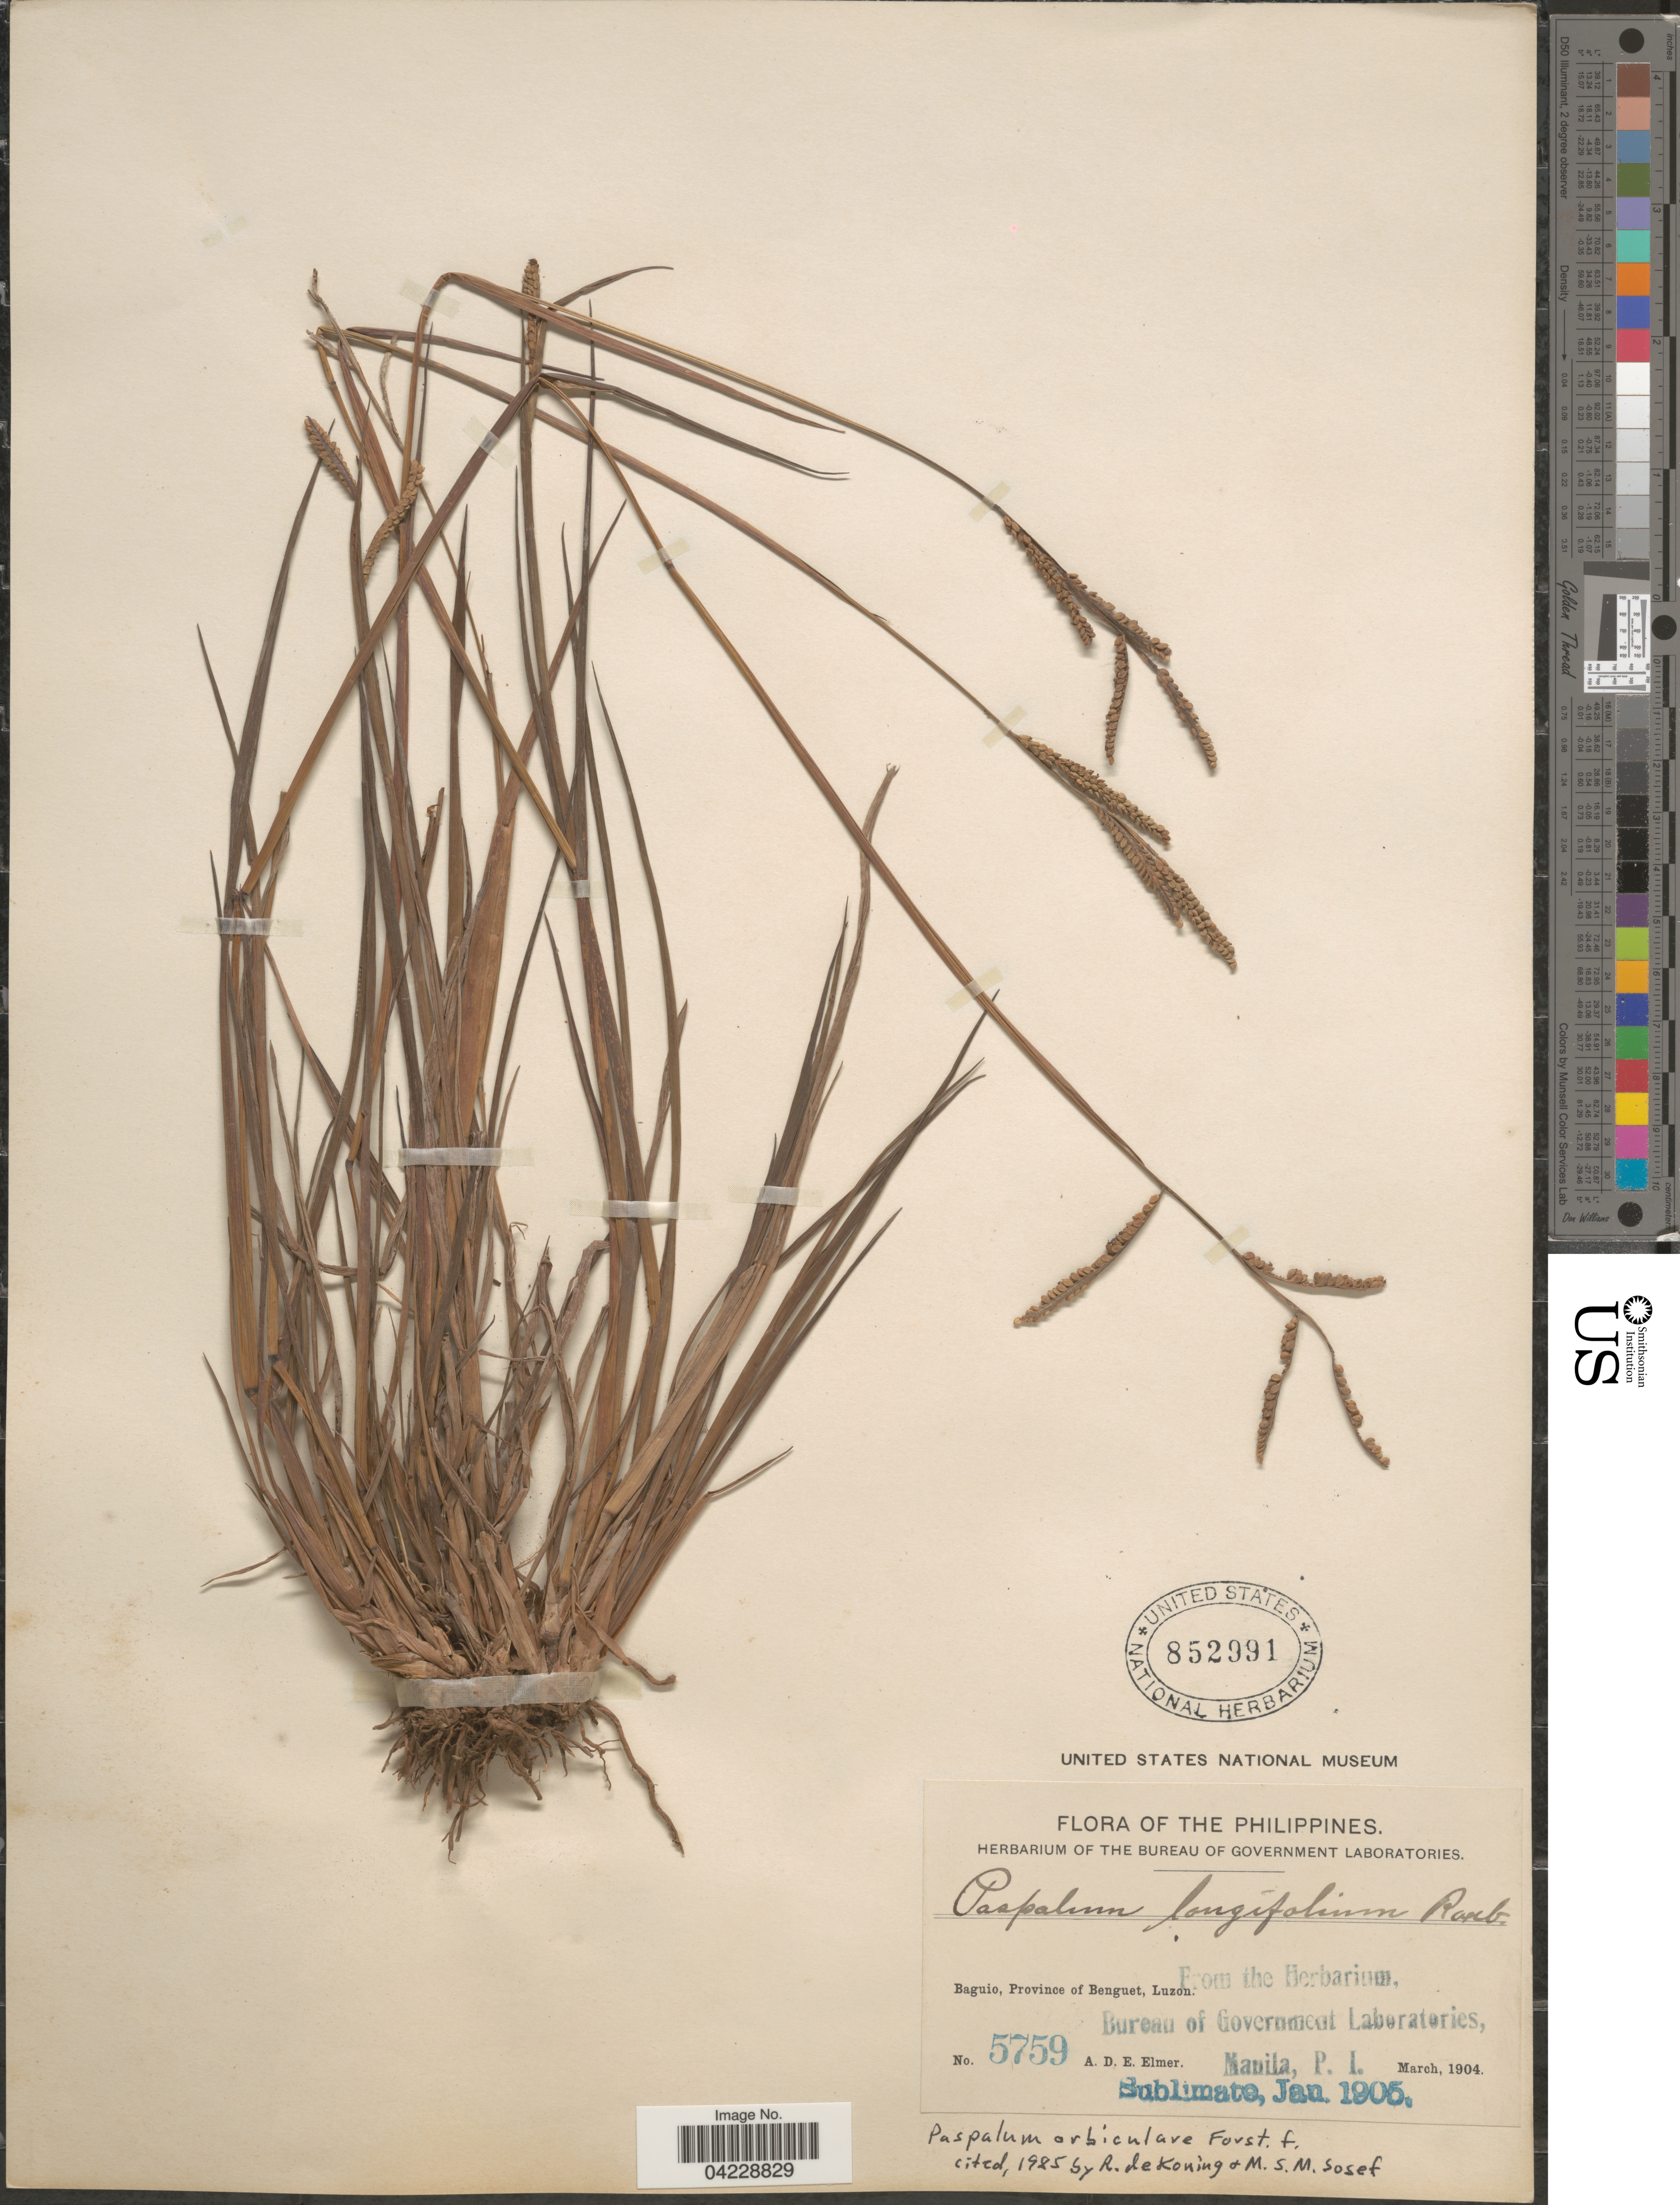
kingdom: Plantae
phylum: Tracheophyta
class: Liliopsida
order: Poales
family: Poaceae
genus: Paspalum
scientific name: Paspalum orbiculare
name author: G. Forst.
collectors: A. D. E. Elmer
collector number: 5759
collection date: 1904-03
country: Philippines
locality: Baguio, Province of Benguet, Luzon.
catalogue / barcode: US 852991